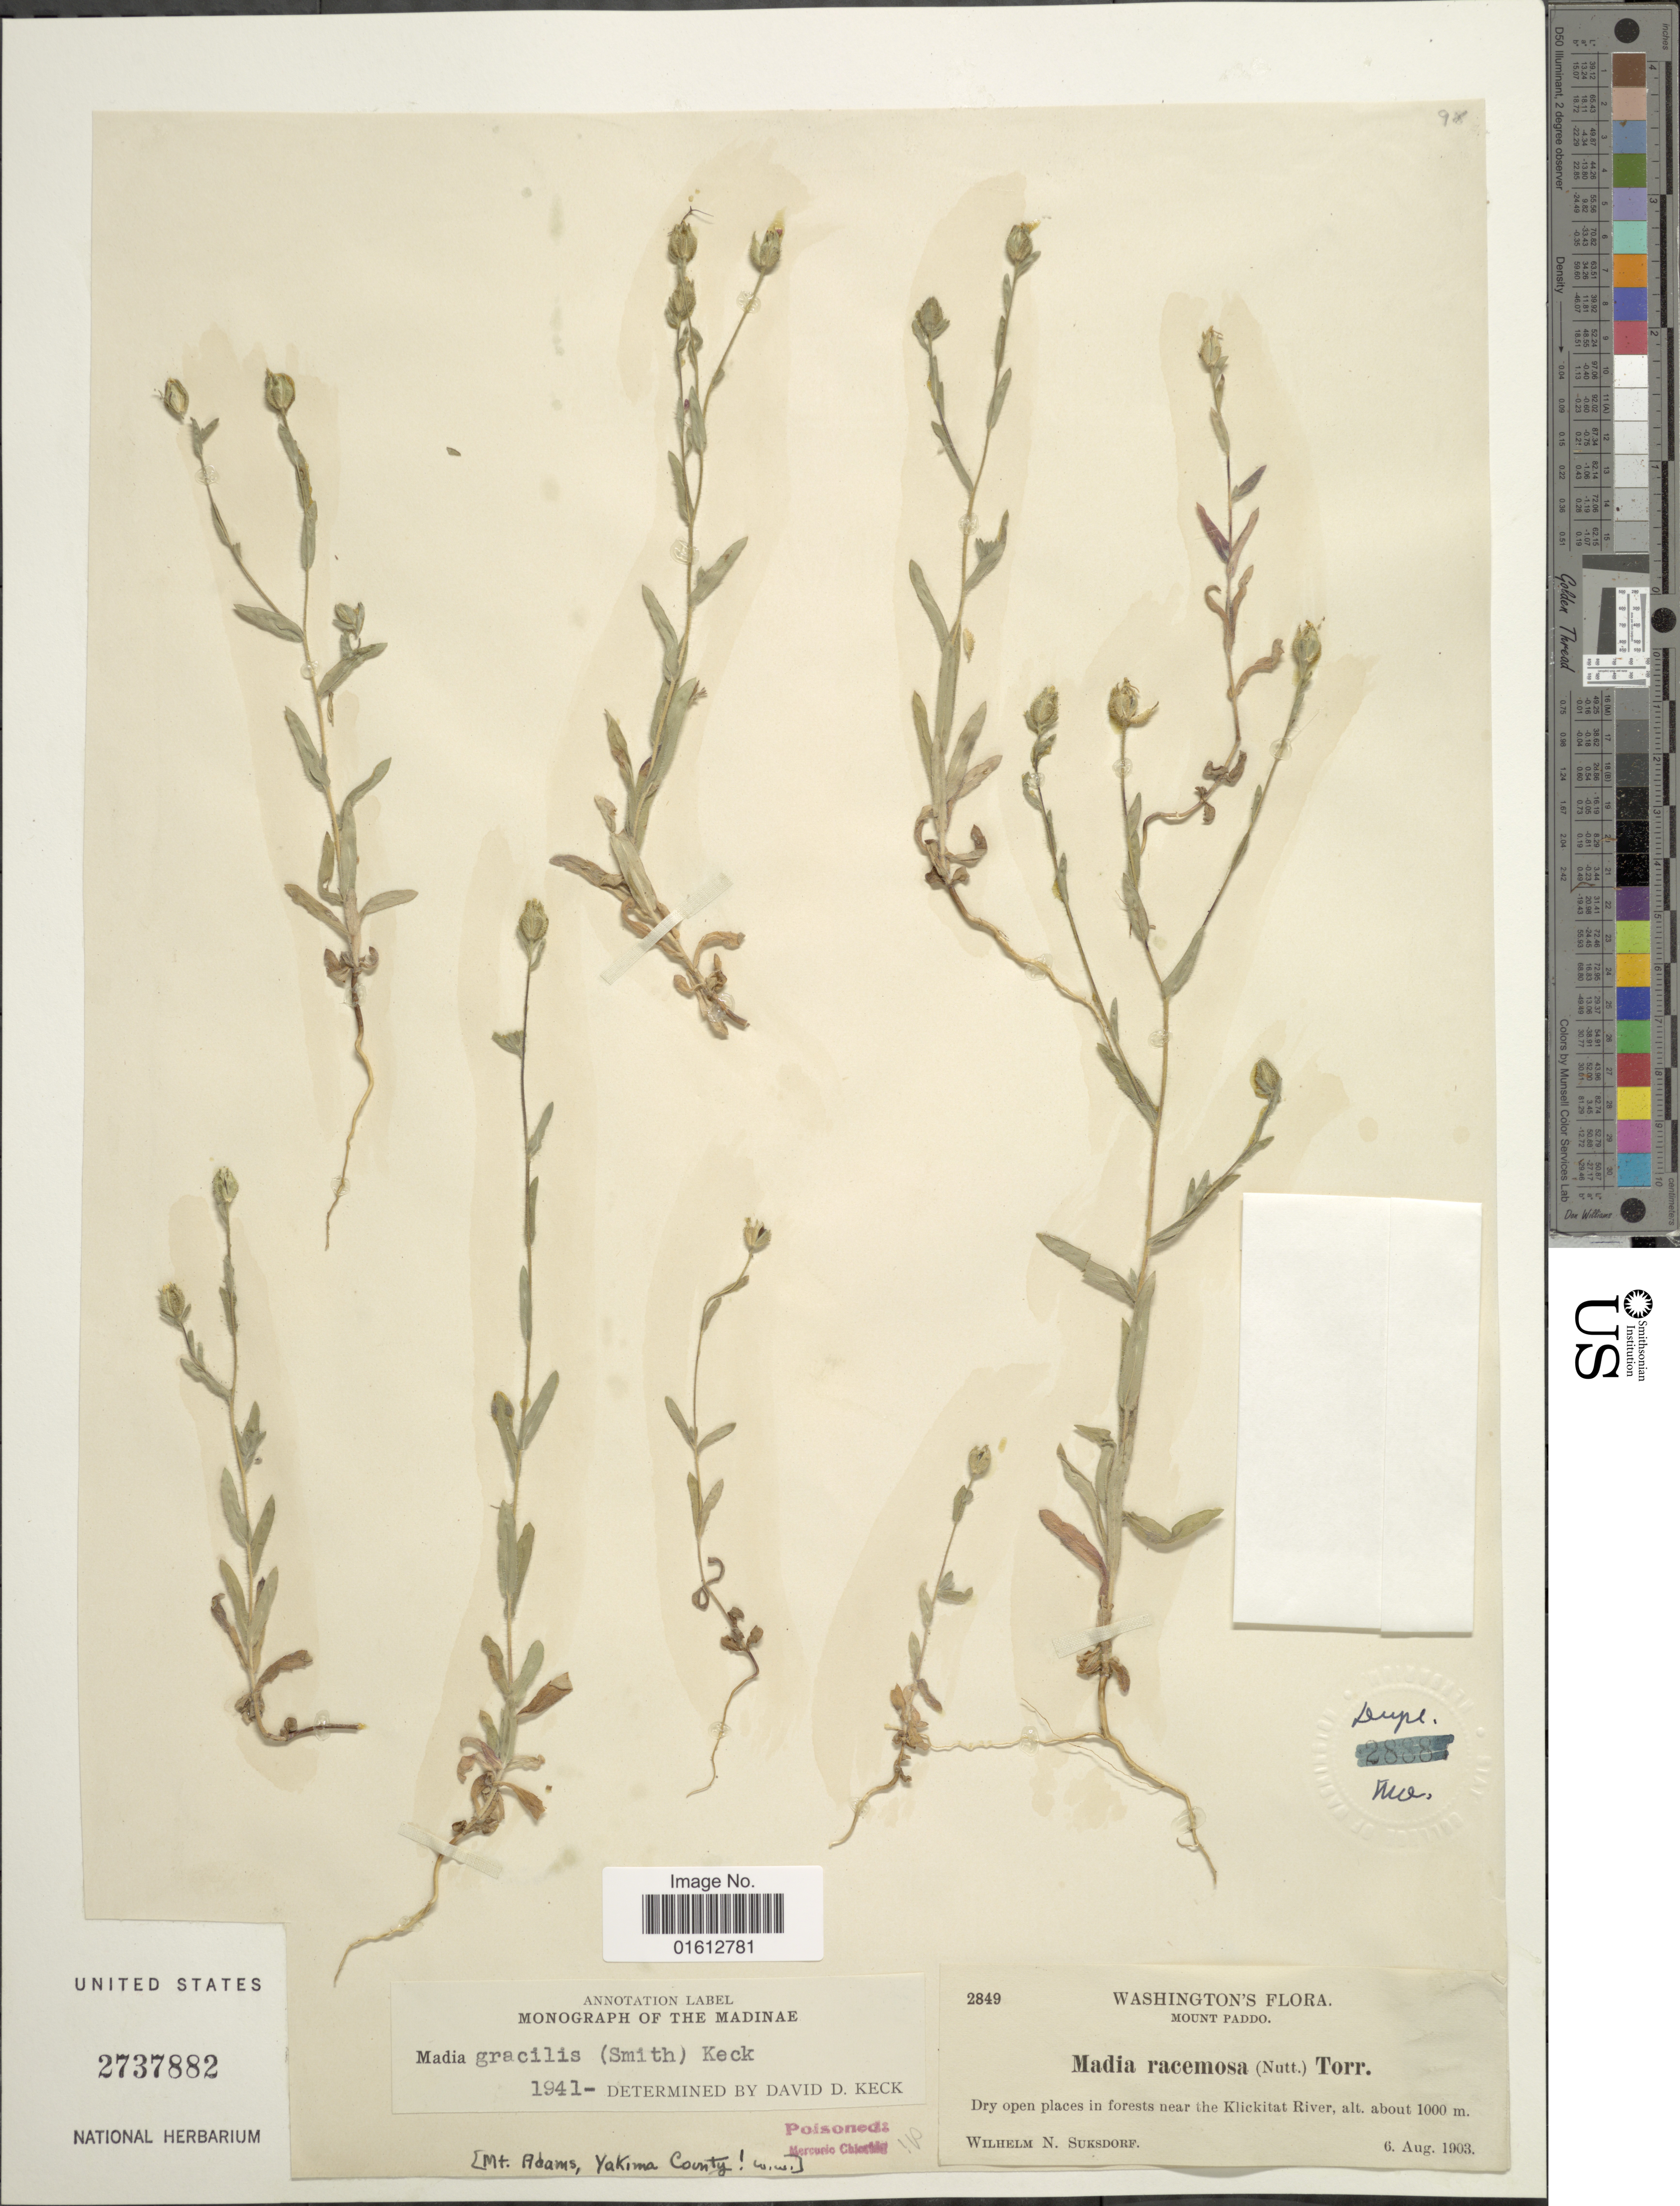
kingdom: Plantae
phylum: Tracheophyta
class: Magnoliopsida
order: Asterales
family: Asteraceae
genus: Madia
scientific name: Madia gracilis subsp. gracilis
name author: (Sm.) D.D. Keck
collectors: W. N. Suksdorf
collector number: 2849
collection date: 1903-08-06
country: United States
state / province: Washington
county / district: Klickitat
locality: Washington's, Mount Paddo, near the Klickitat River.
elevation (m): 1000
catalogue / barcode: US 2737882